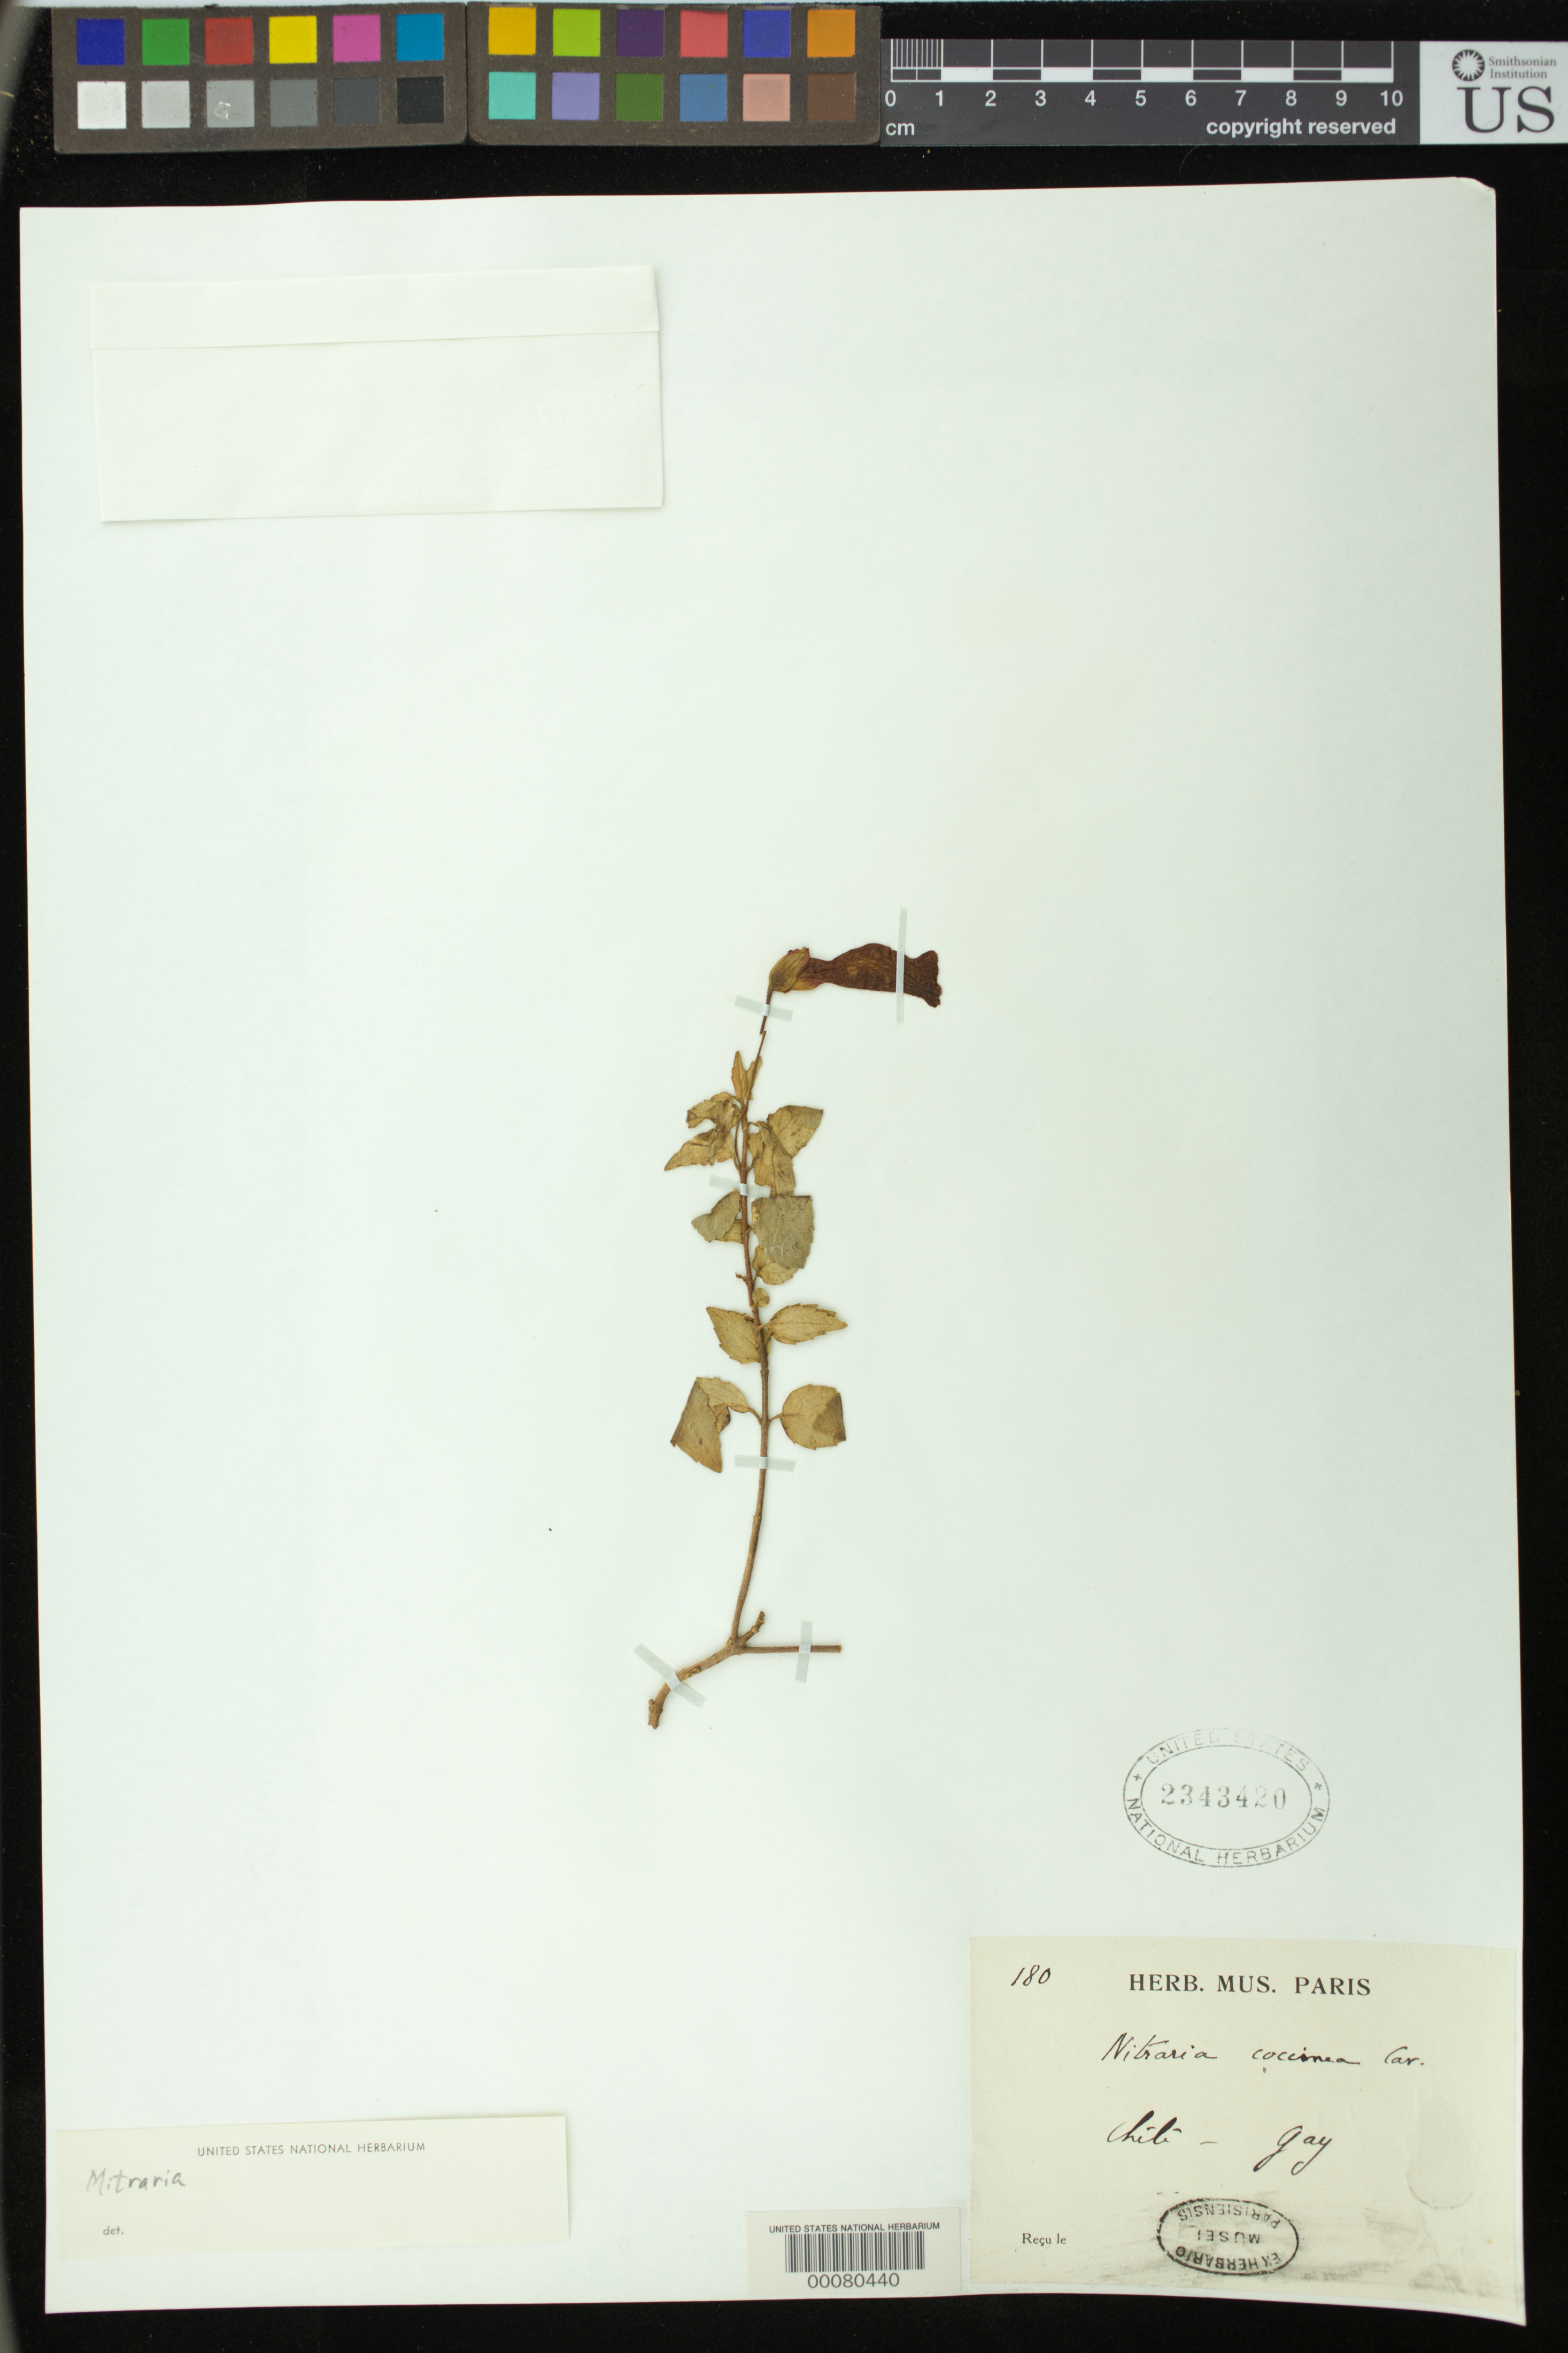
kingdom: Plantae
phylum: Tracheophyta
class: Magnoliopsida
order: Lamiales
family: Gesneriaceae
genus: Mitraria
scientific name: Mitraria coccinea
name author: Cav.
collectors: M. Gay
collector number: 180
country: Chile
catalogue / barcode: US 2343420